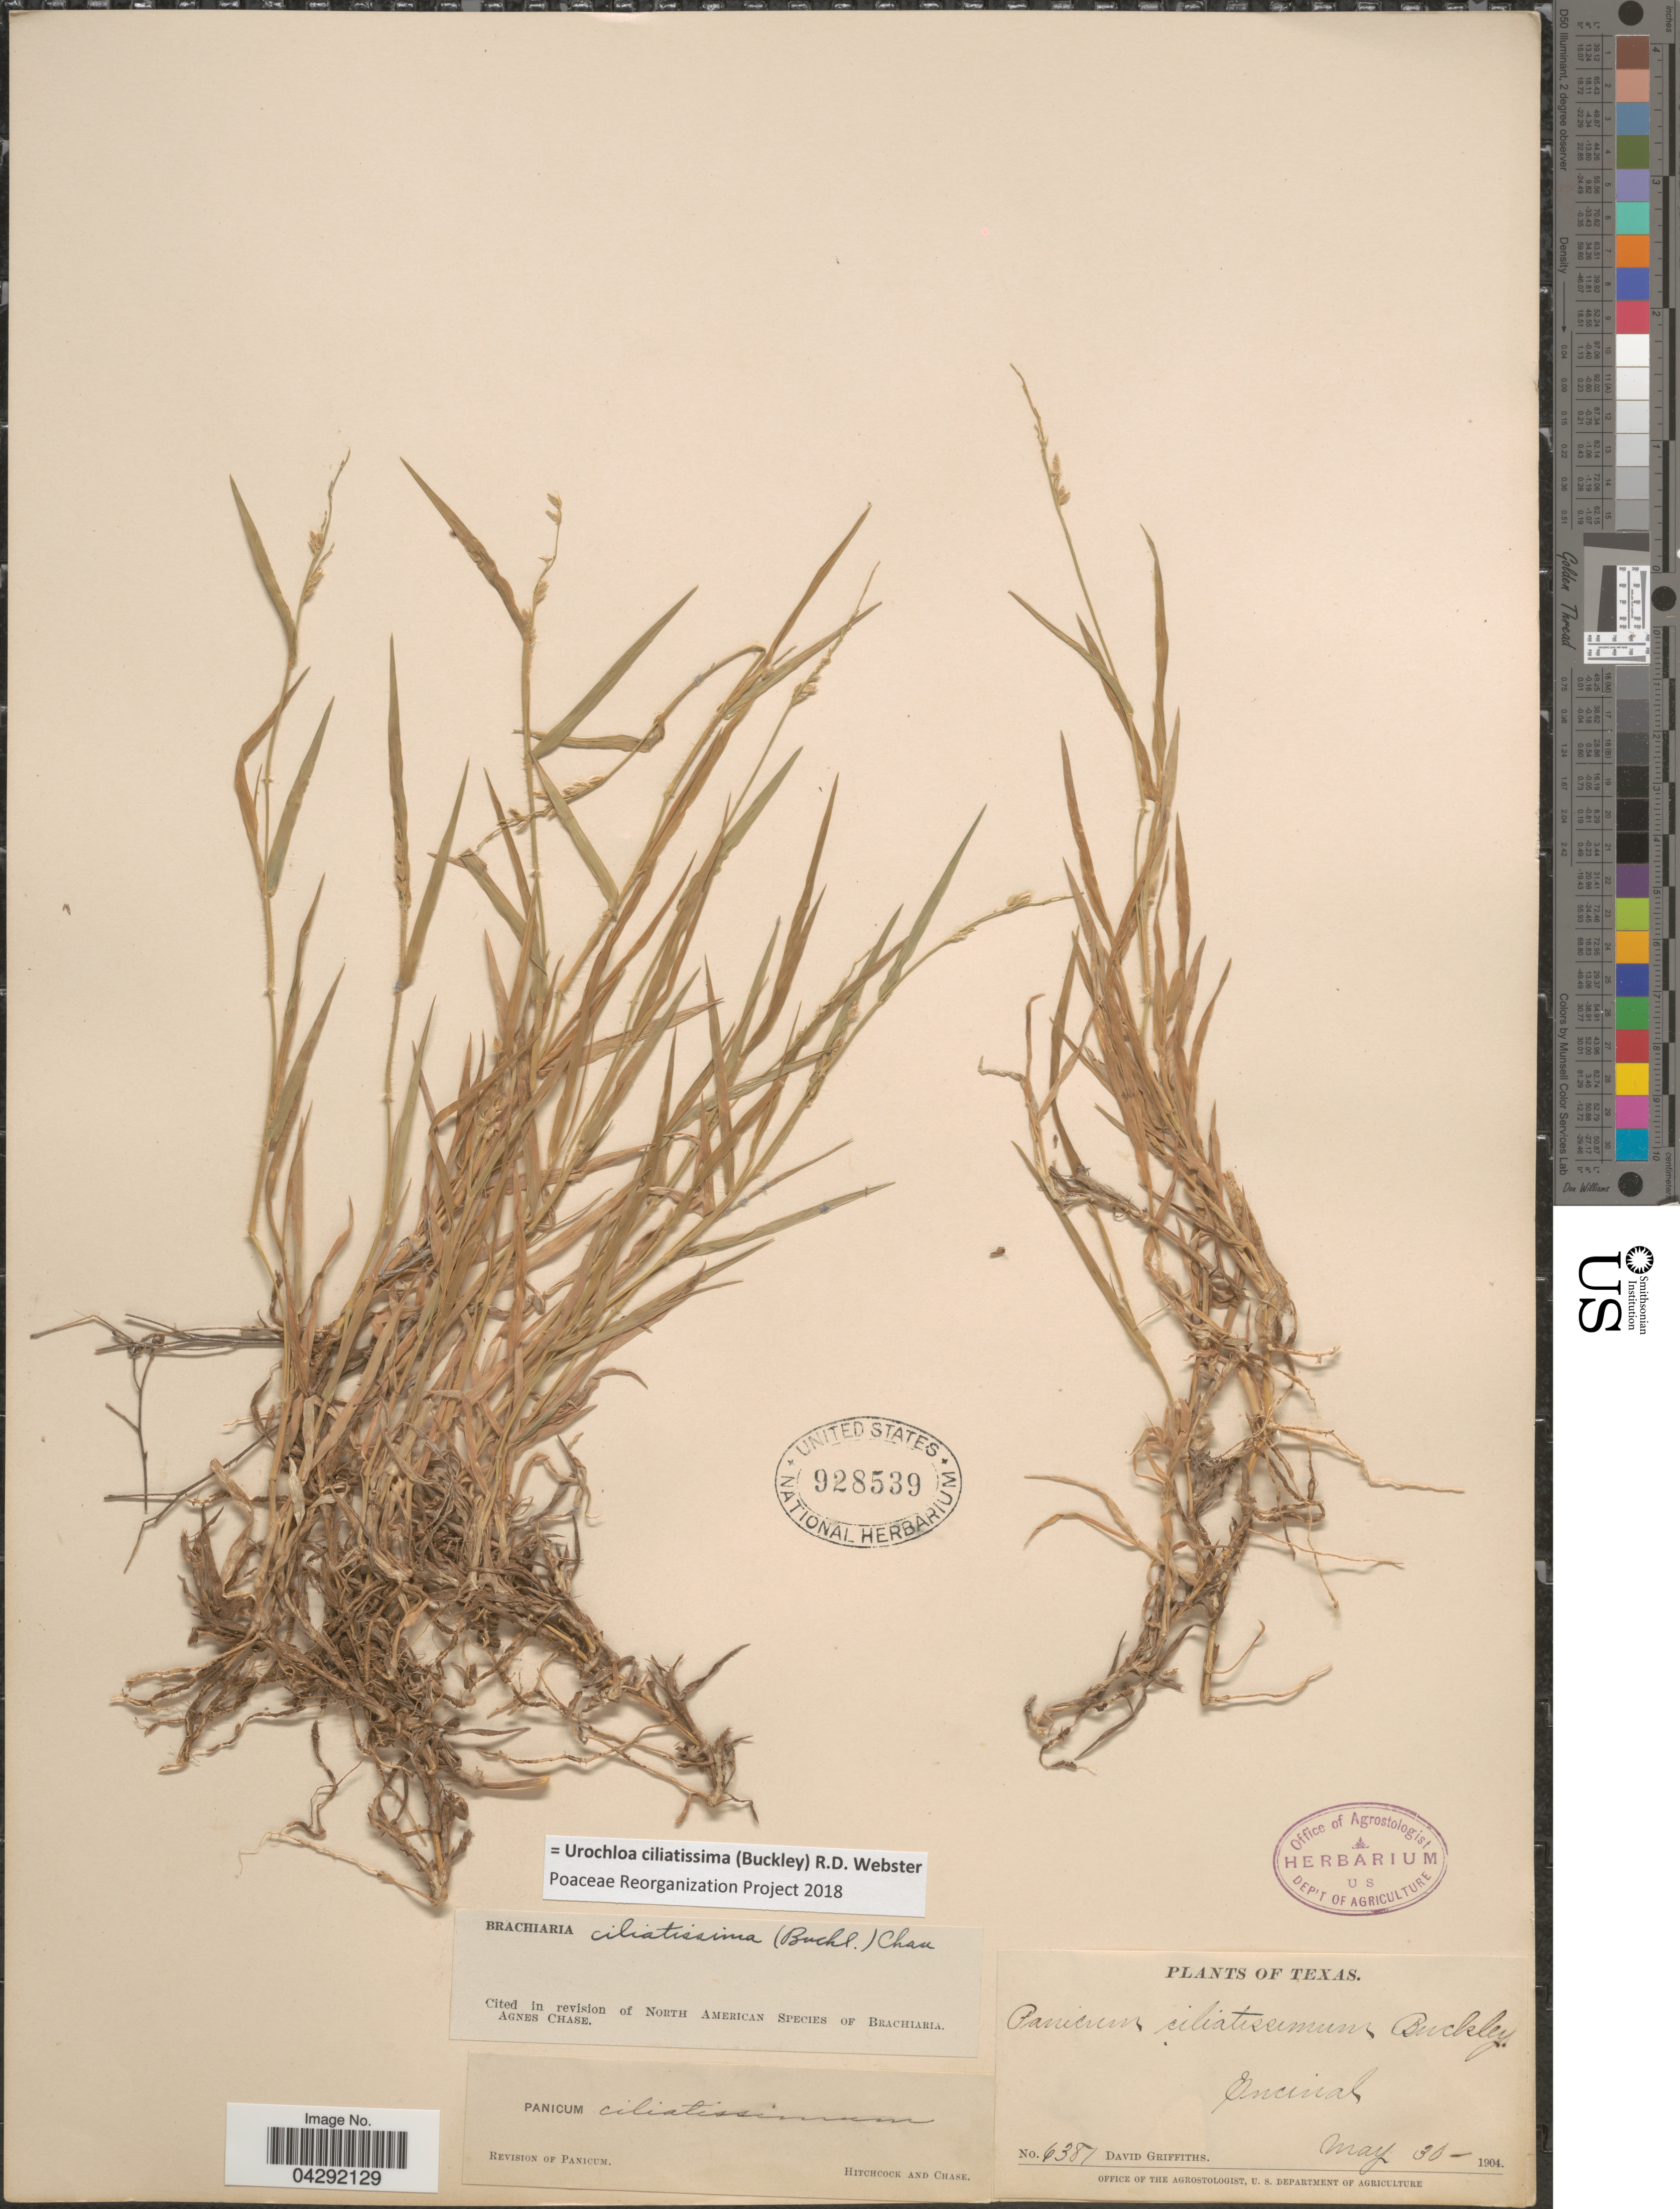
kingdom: Plantae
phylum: Tracheophyta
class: Liliopsida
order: Poales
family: Poaceae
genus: Urochloa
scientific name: Urochloa ciliatissima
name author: (Buckley) R.D. Webster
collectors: D. Griffiths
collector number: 6387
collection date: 1904-05-30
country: United States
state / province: Texas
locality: Encinal.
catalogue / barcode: US 928539